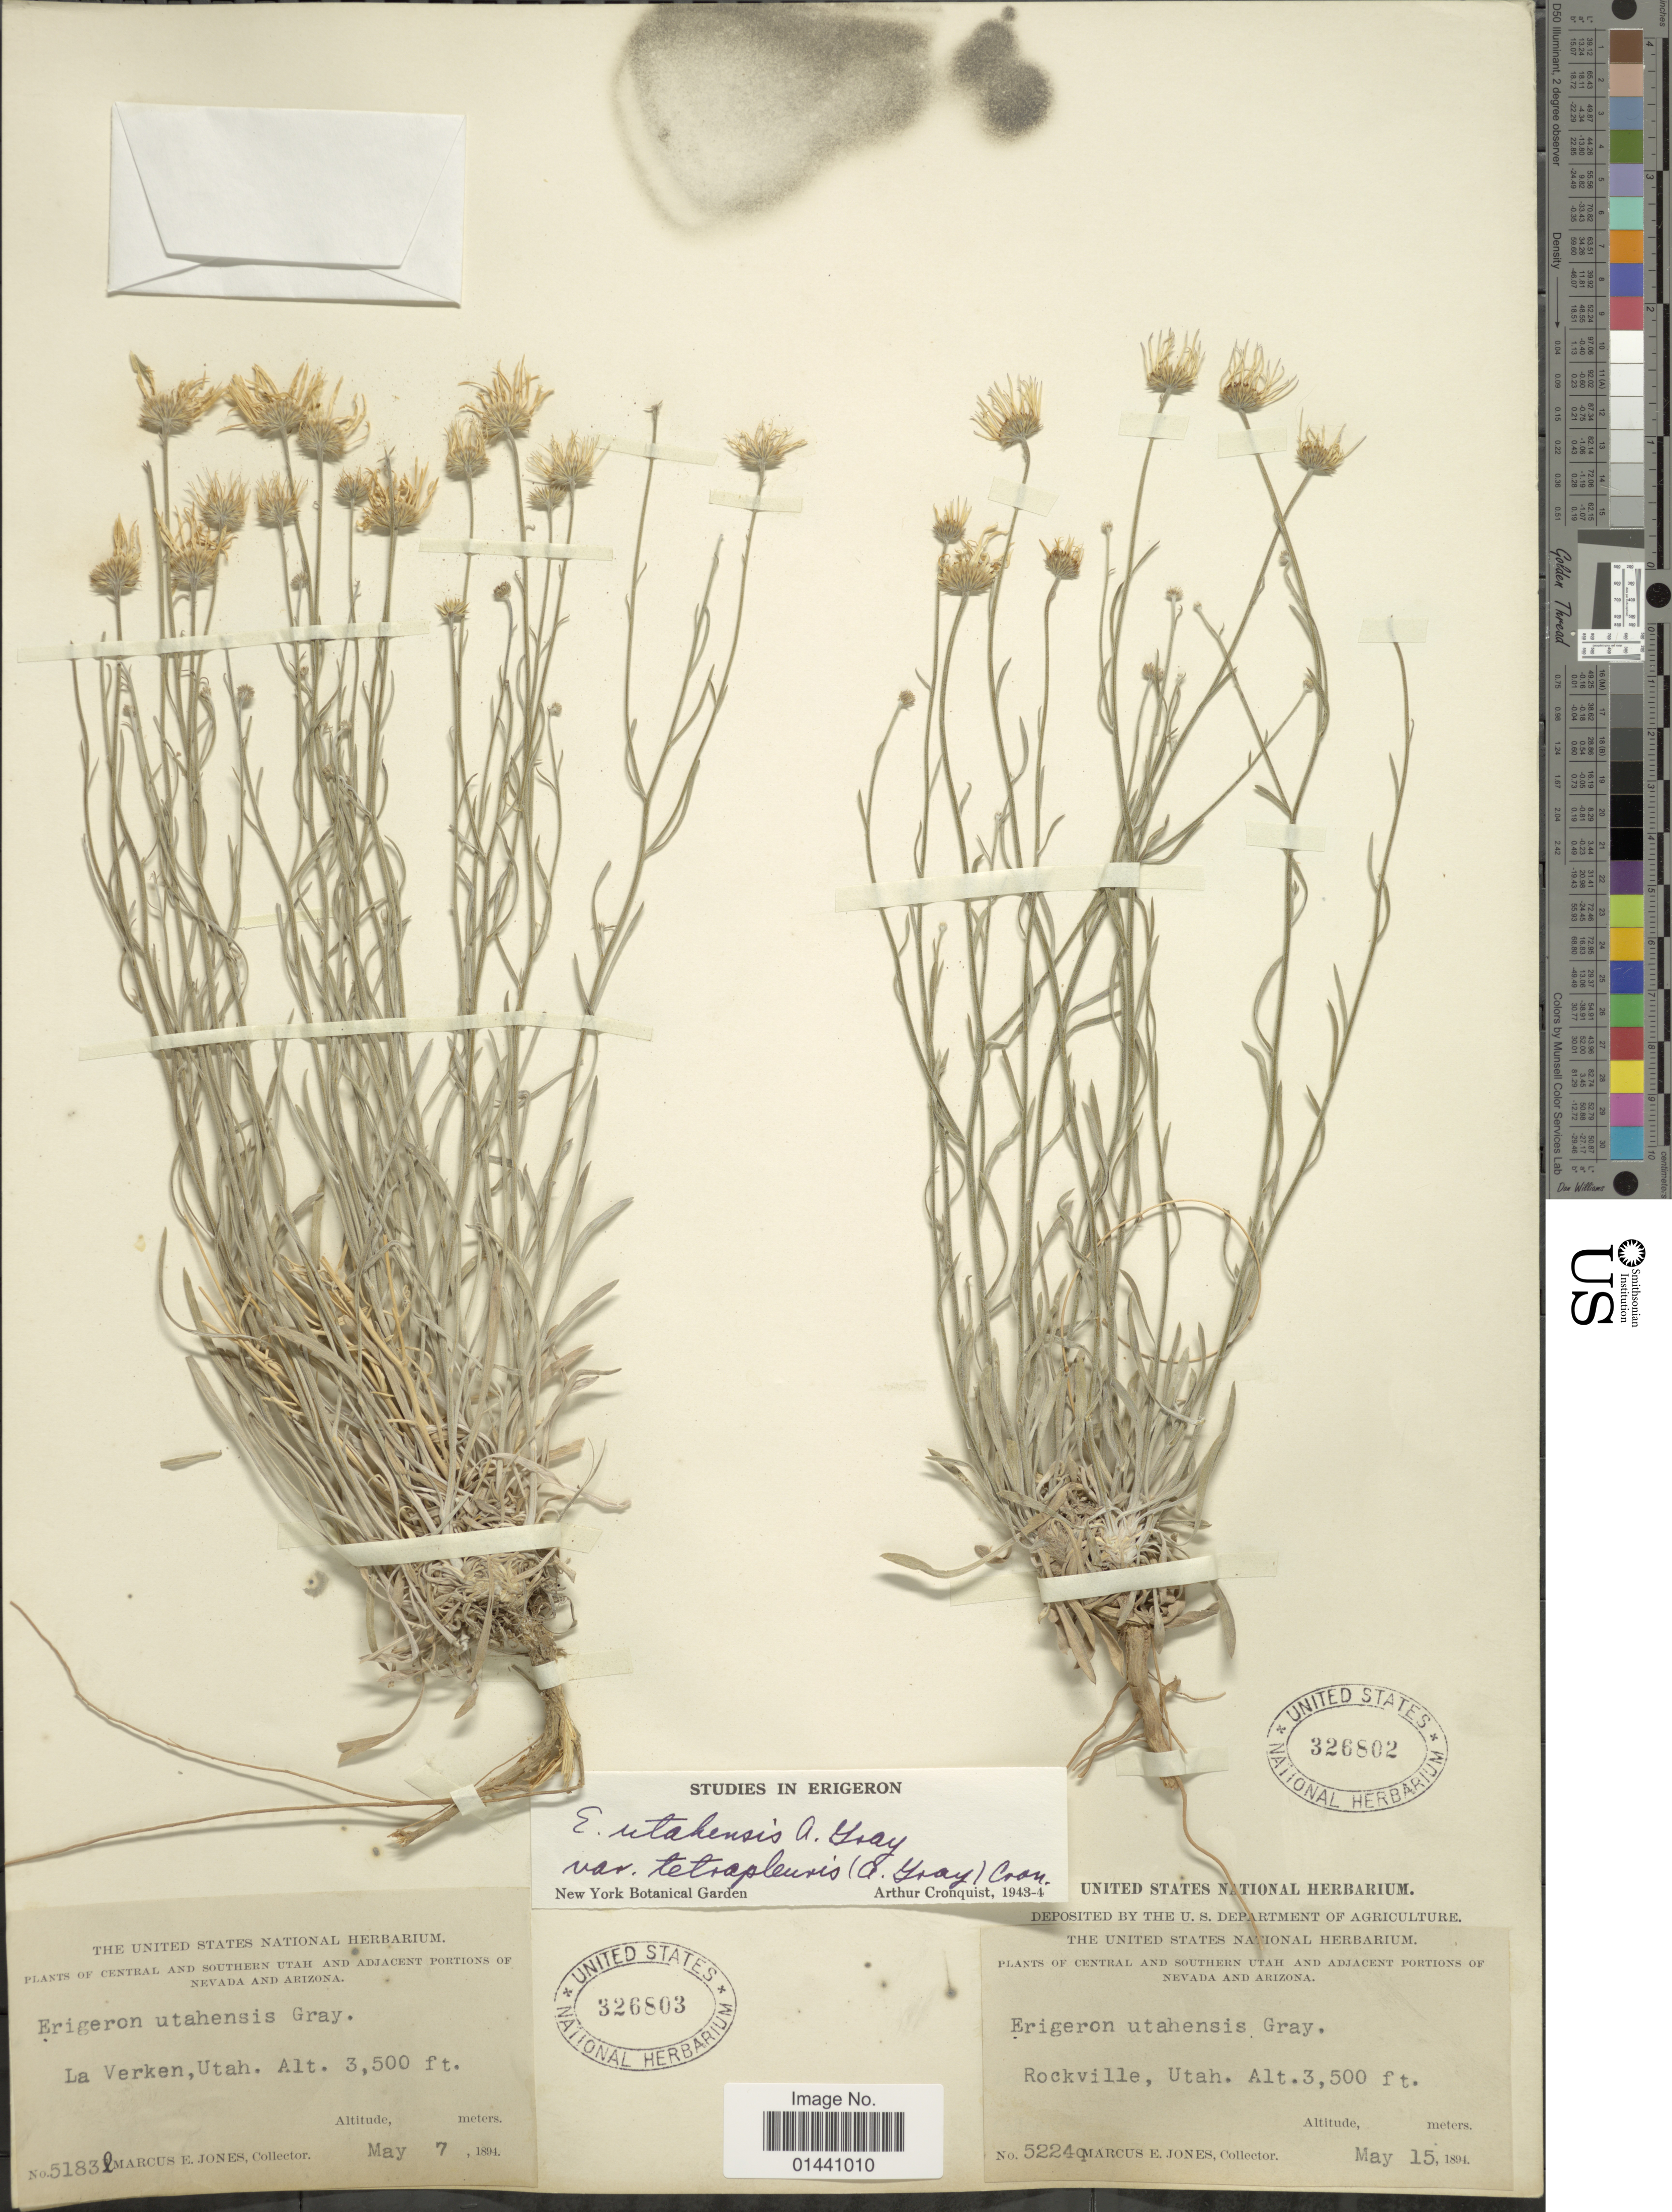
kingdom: Plantae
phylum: Tracheophyta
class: Magnoliopsida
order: Asterales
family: Asteraceae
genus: Erigeron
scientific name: Erigeron utahensis var. tetrapleuris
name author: (A. Gray) Cronq.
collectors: M. E. Jones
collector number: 5224q*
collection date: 1894-05-15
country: United States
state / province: Utah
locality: Central and Southern Utah, Rockville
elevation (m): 1067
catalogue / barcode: US 326802